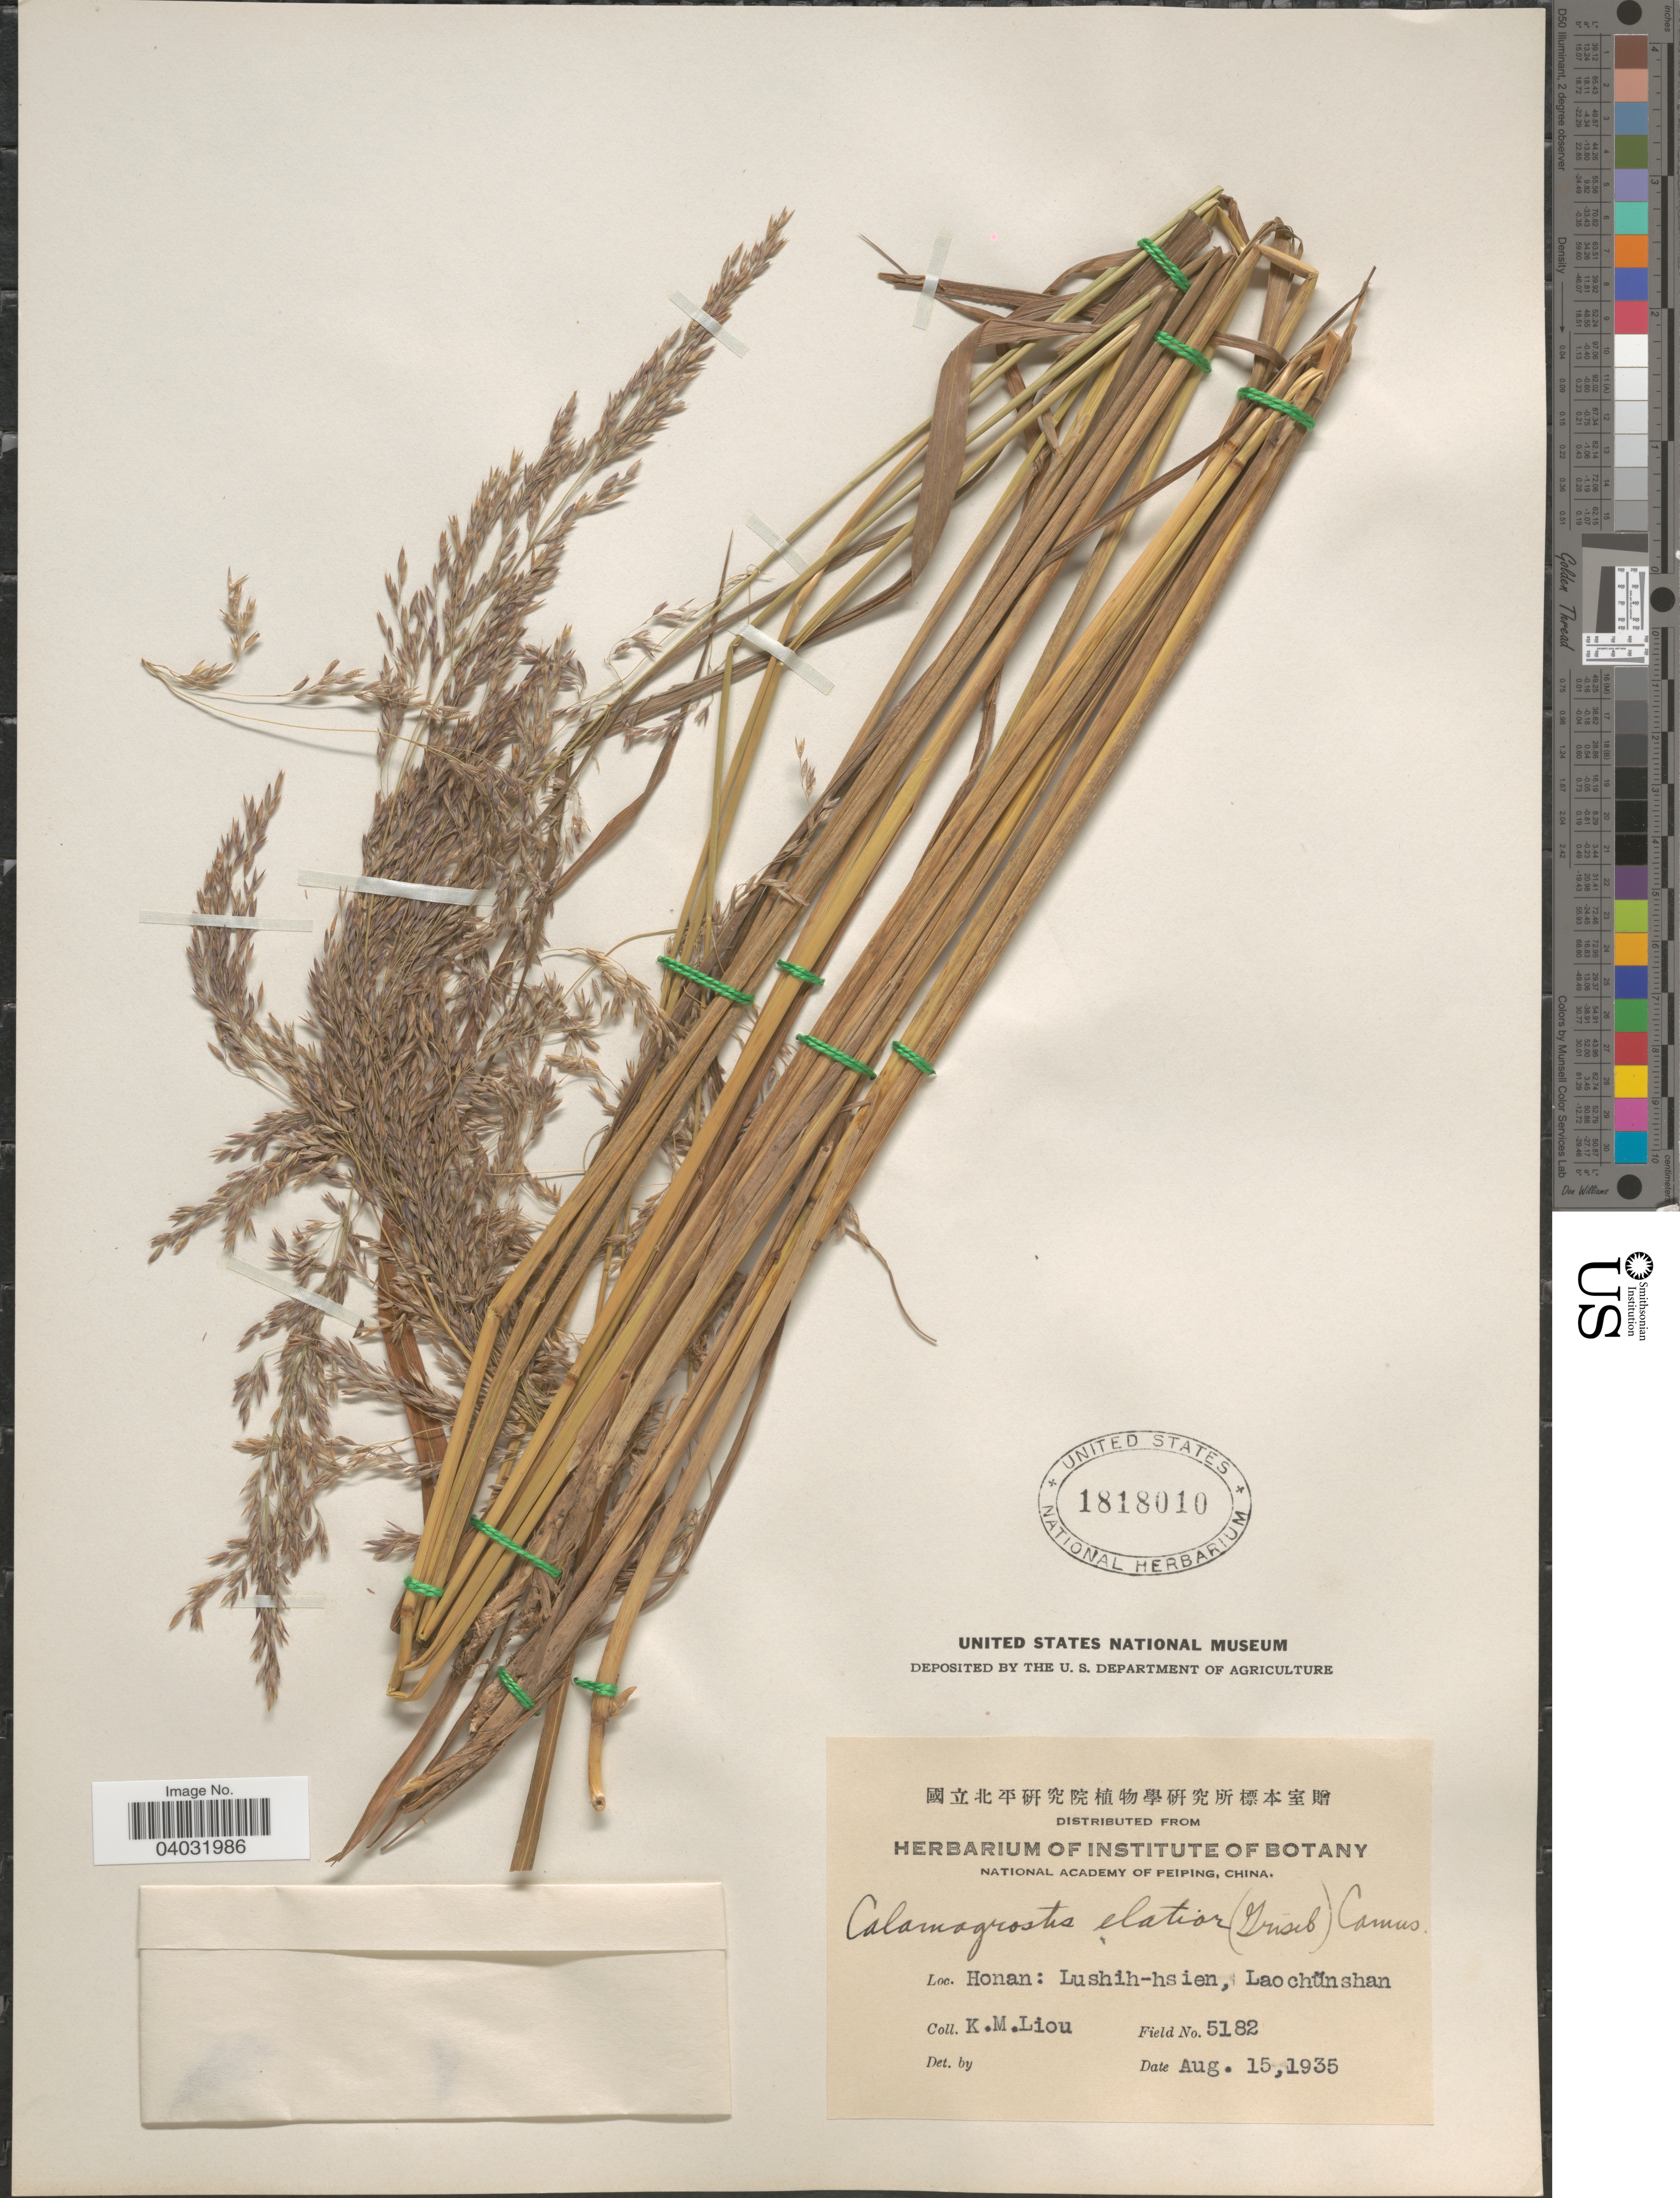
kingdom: Plantae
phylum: Tracheophyta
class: Liliopsida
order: Poales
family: Poaceae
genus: Calamagrostis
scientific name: Calamagrostis elatior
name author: (Griseb.) A. Camus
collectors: K. M. Liou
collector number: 5182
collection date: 1935-08-15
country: China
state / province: Henan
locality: Honan: Lushih-hsien, Laochünshan.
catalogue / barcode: US 1818010